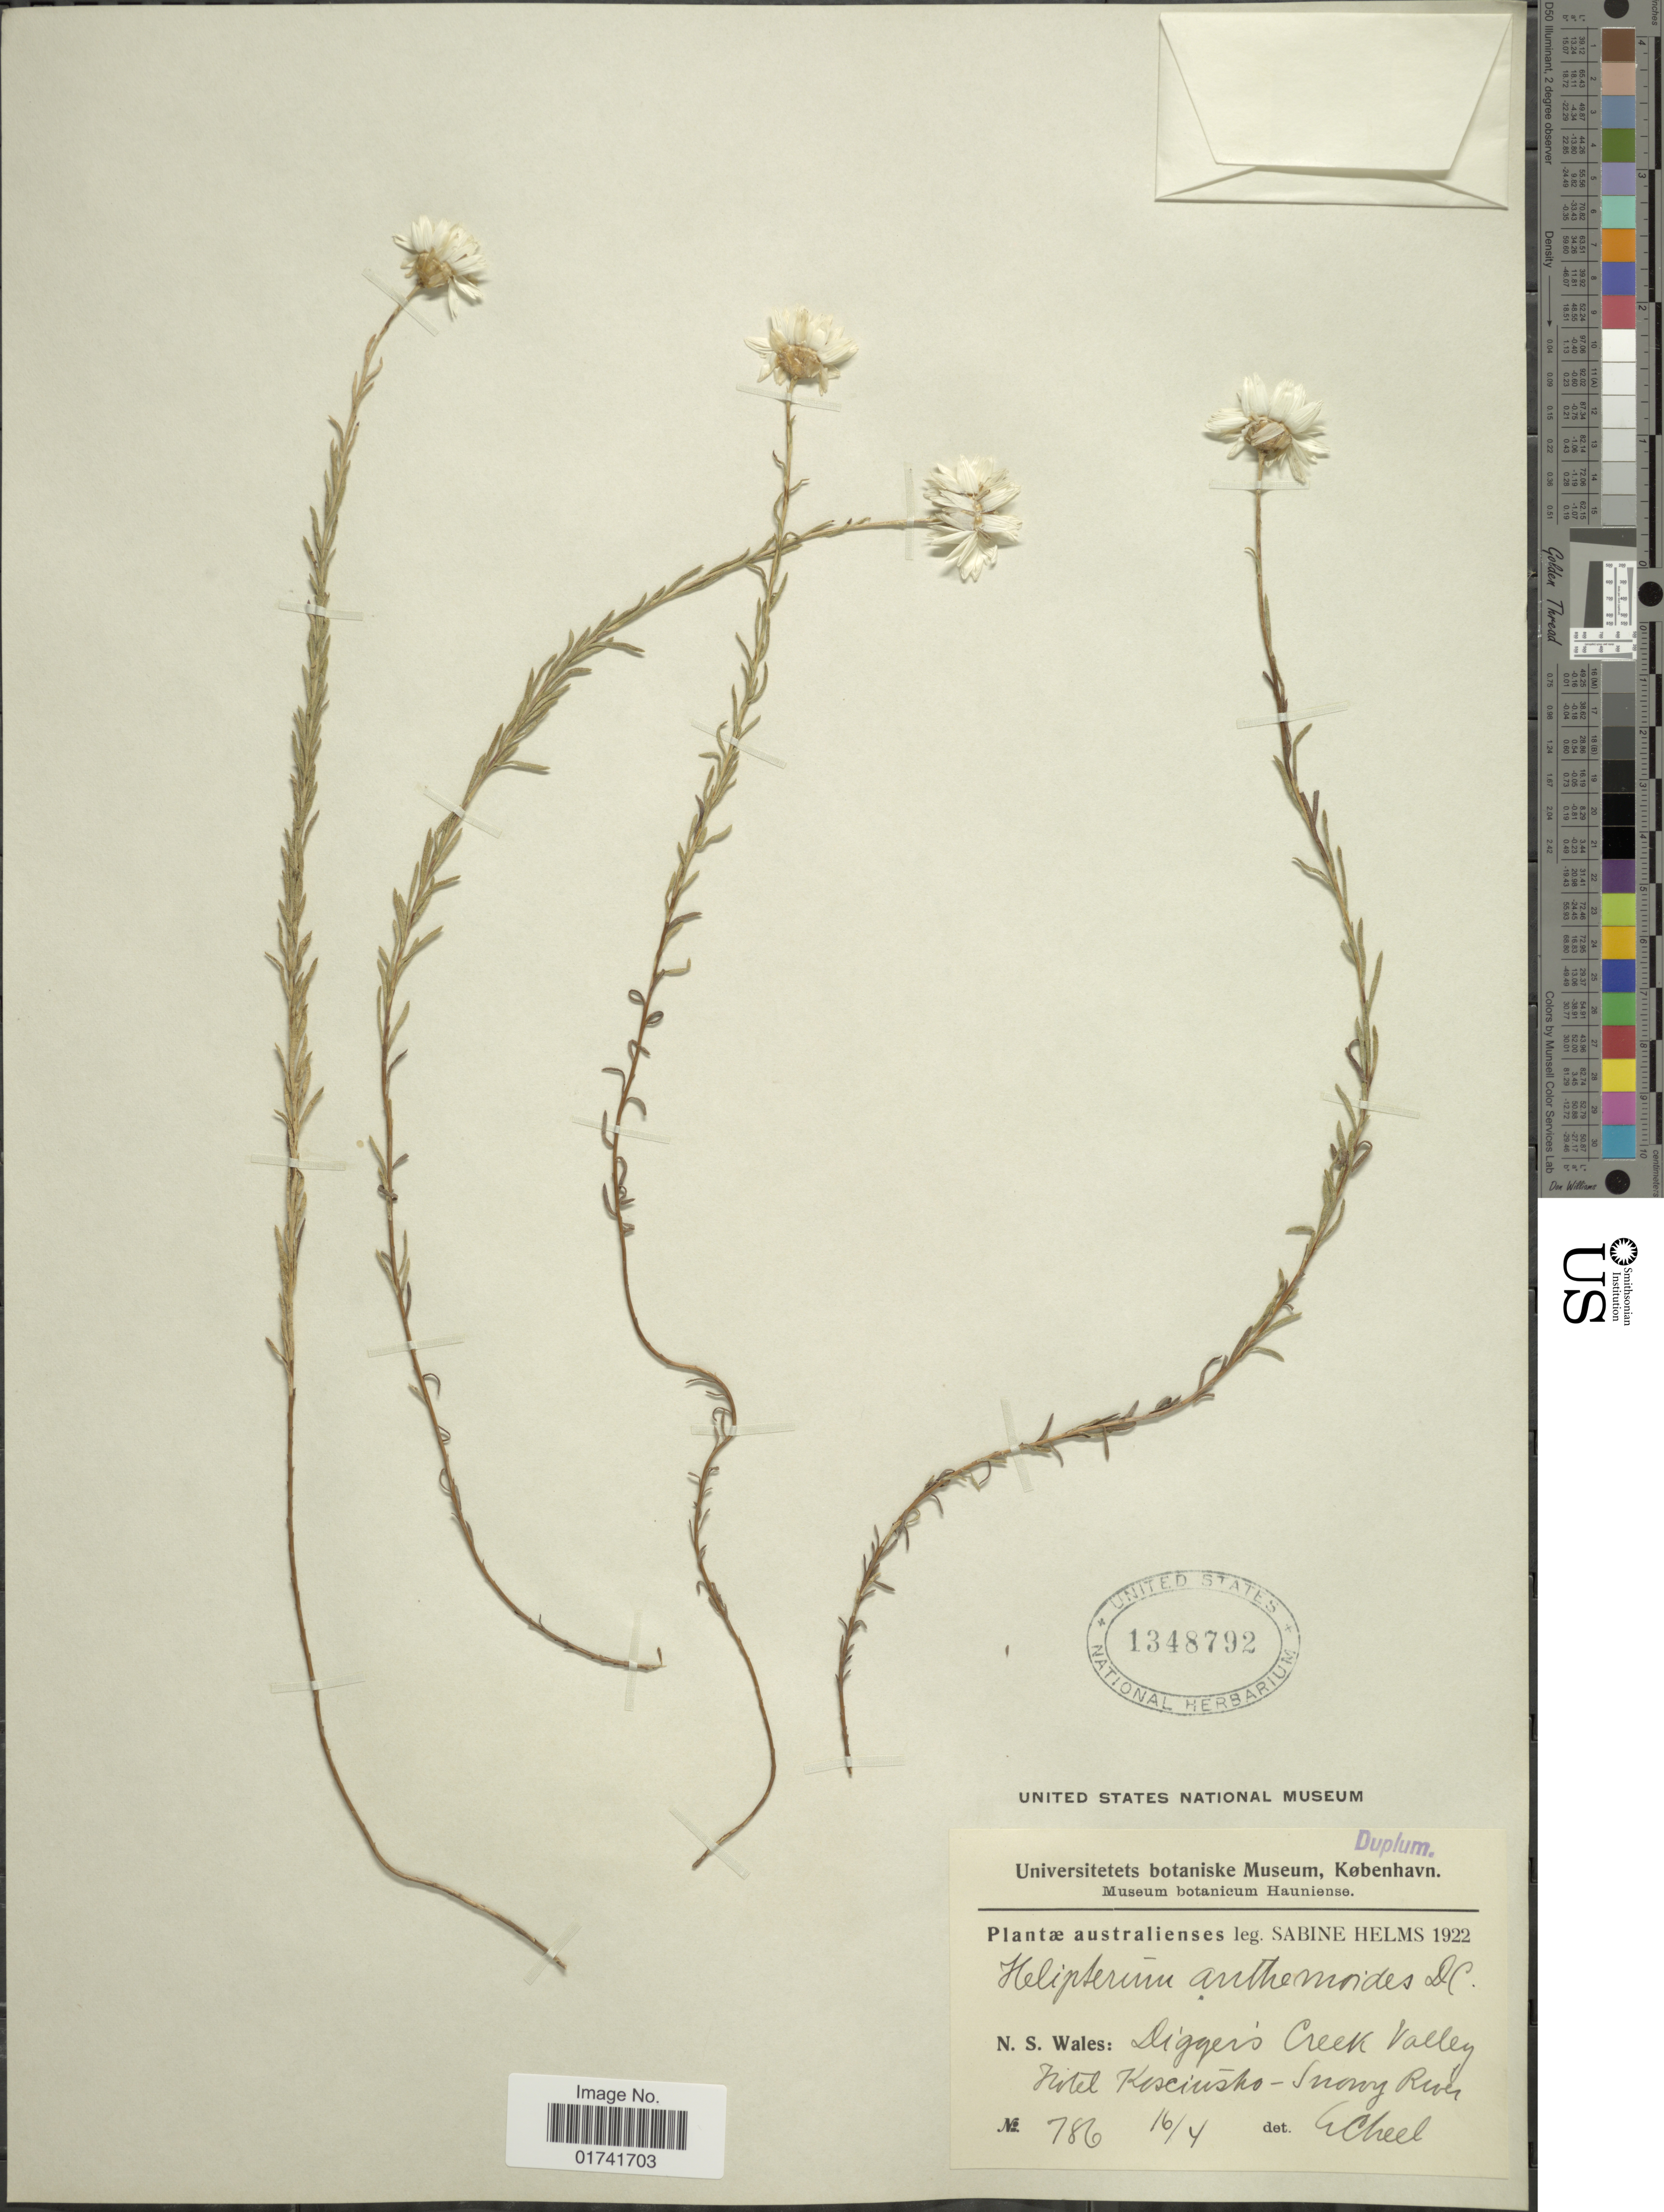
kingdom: Plantae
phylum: Tracheophyta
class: Magnoliopsida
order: Asterales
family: Asteraceae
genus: Rhodanthe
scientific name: Rhodanthe anthemoides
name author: (Sieber ex Spreng.) Paul G. Wilson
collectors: S. Helms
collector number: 786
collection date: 1922-04-16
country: Australia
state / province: New South Wales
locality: Digger's Creek Valley, Hotel Kosciusko-Snowy River.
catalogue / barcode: US 1348792